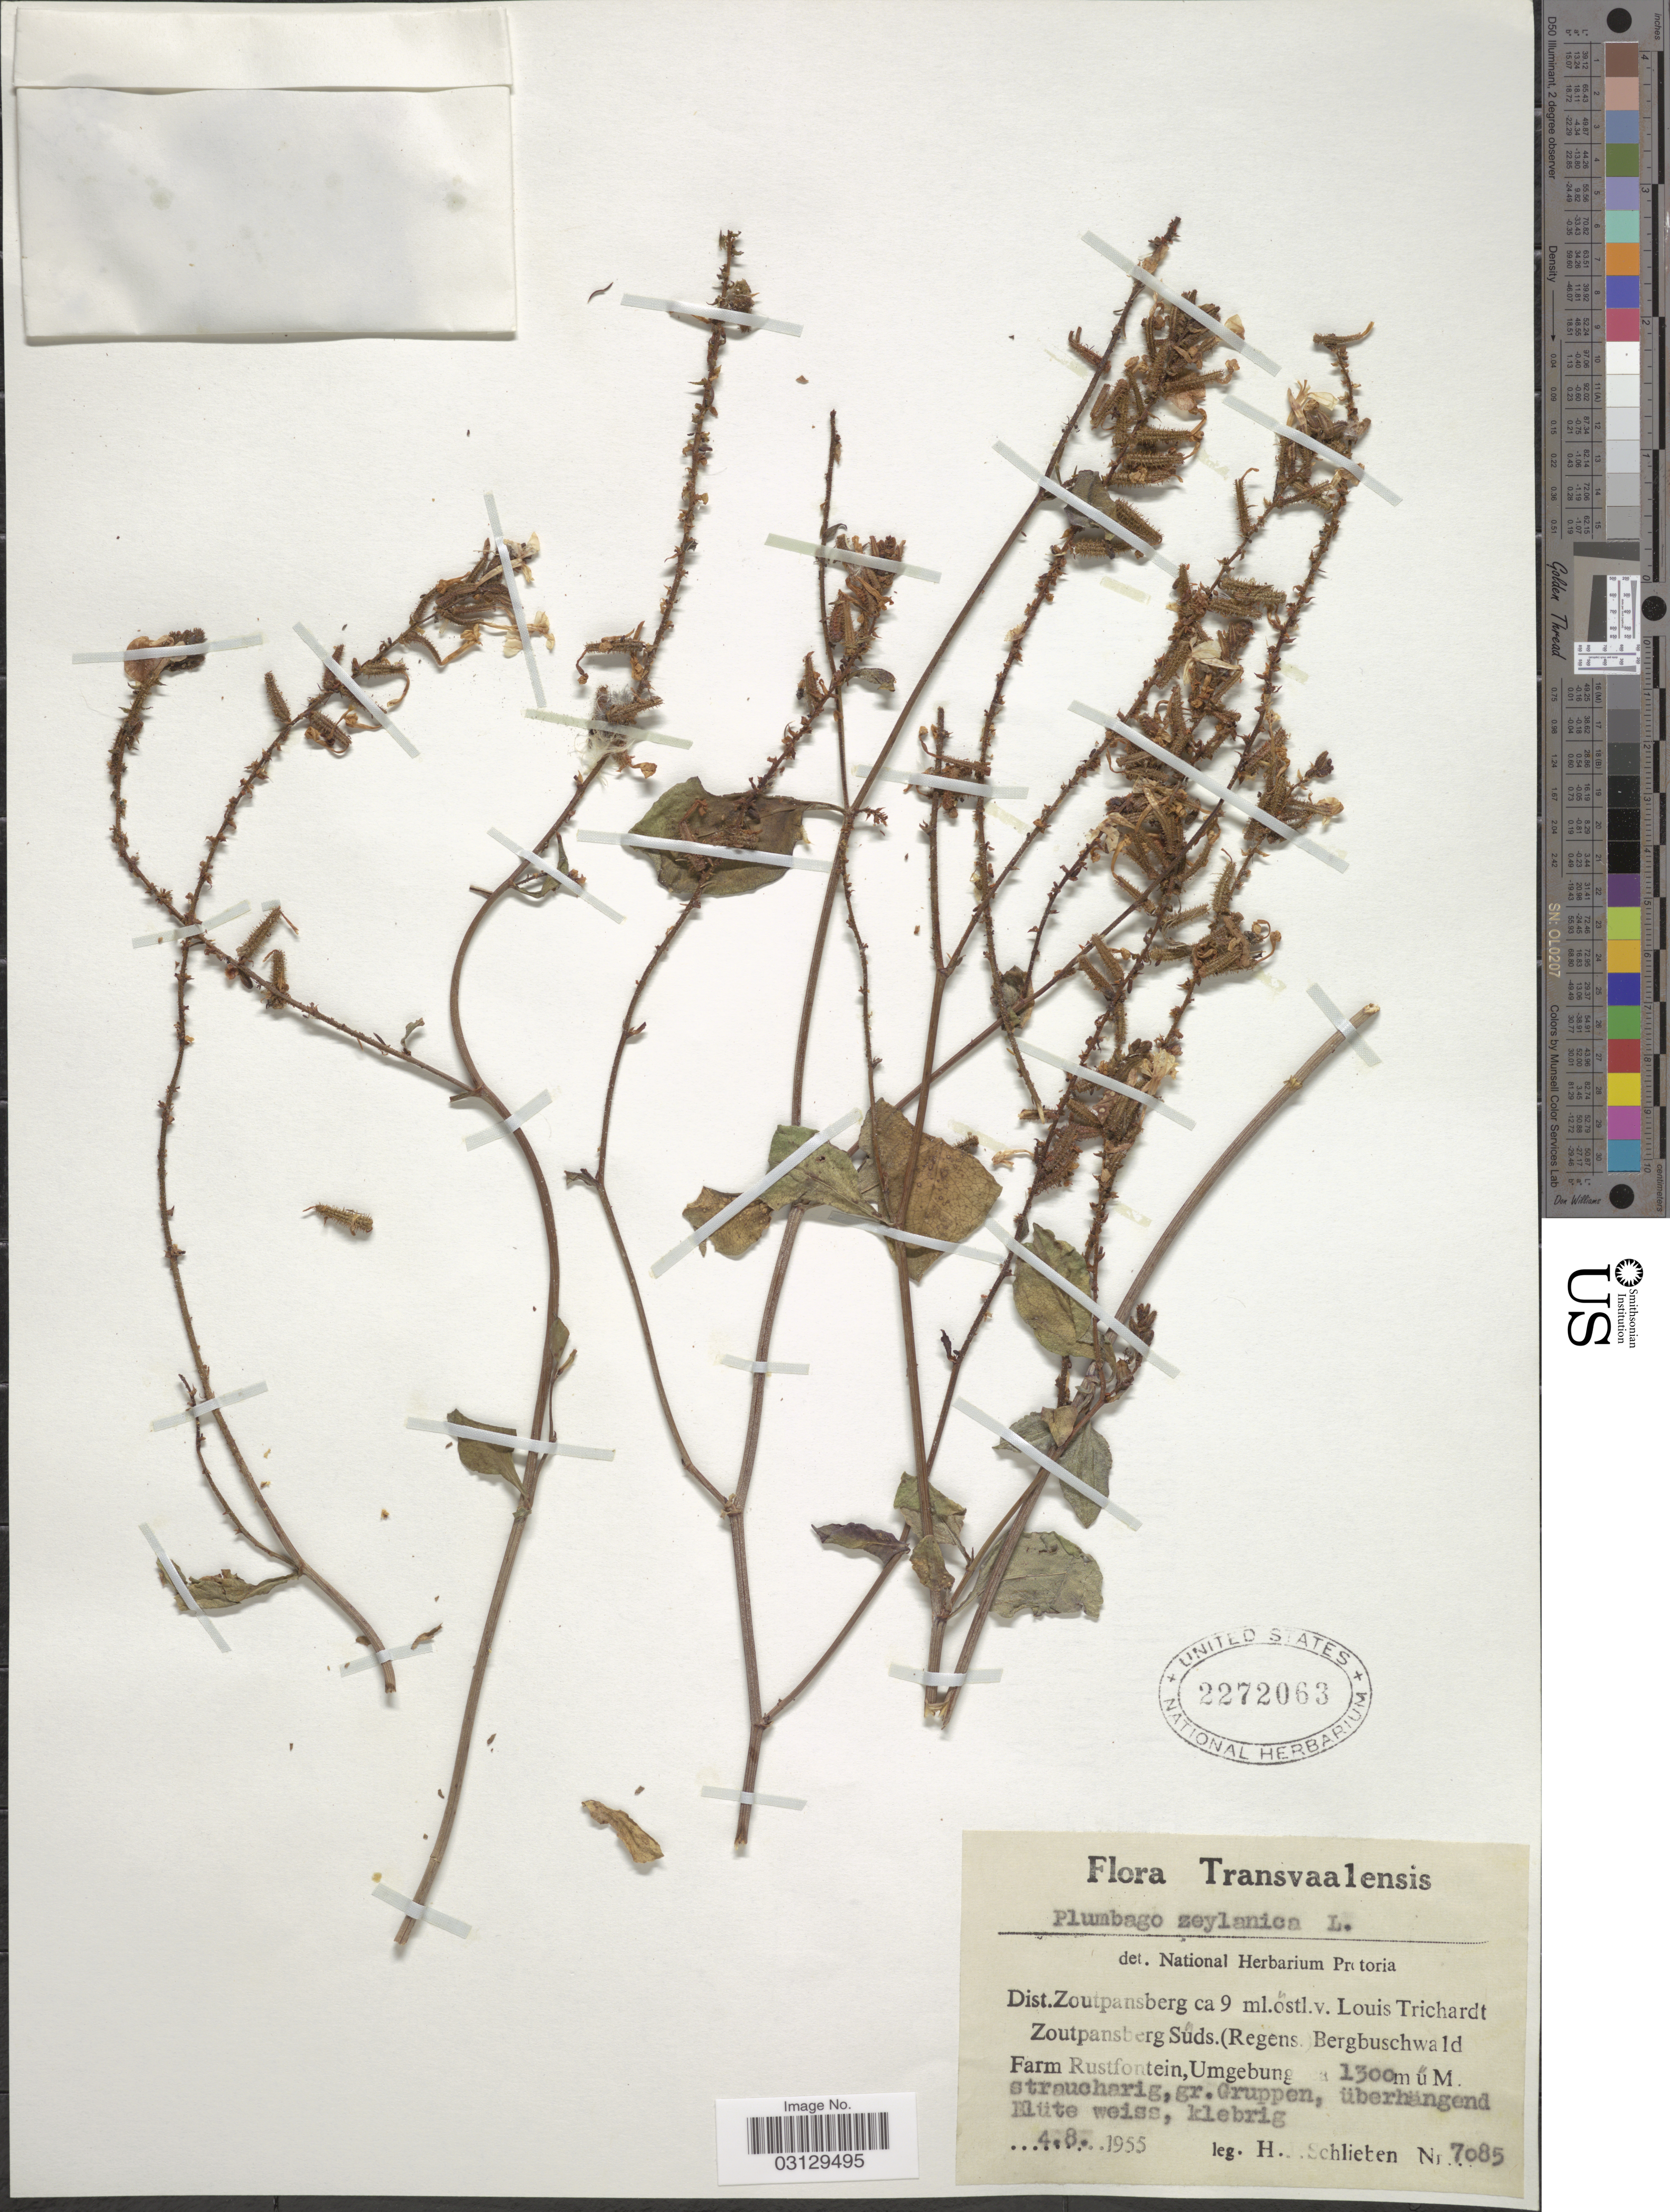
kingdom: Plantae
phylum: Tracheophyta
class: Magnoliopsida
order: Caryophyllales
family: Plumbaginaceae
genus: Plumbago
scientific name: Plumbago zeylanica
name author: L.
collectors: H. J. Schlieben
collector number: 7085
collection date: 1955-08-04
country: South Africa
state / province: Limpopo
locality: Transvaalensis. Dist. Zoutpansberg ca 9 ml. östl. v. Louis Trichardt Zoutpansberg Süds. (Regens) Bergbuschwald Farm Rustfontein, Umgebung.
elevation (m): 1300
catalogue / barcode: US 2272063